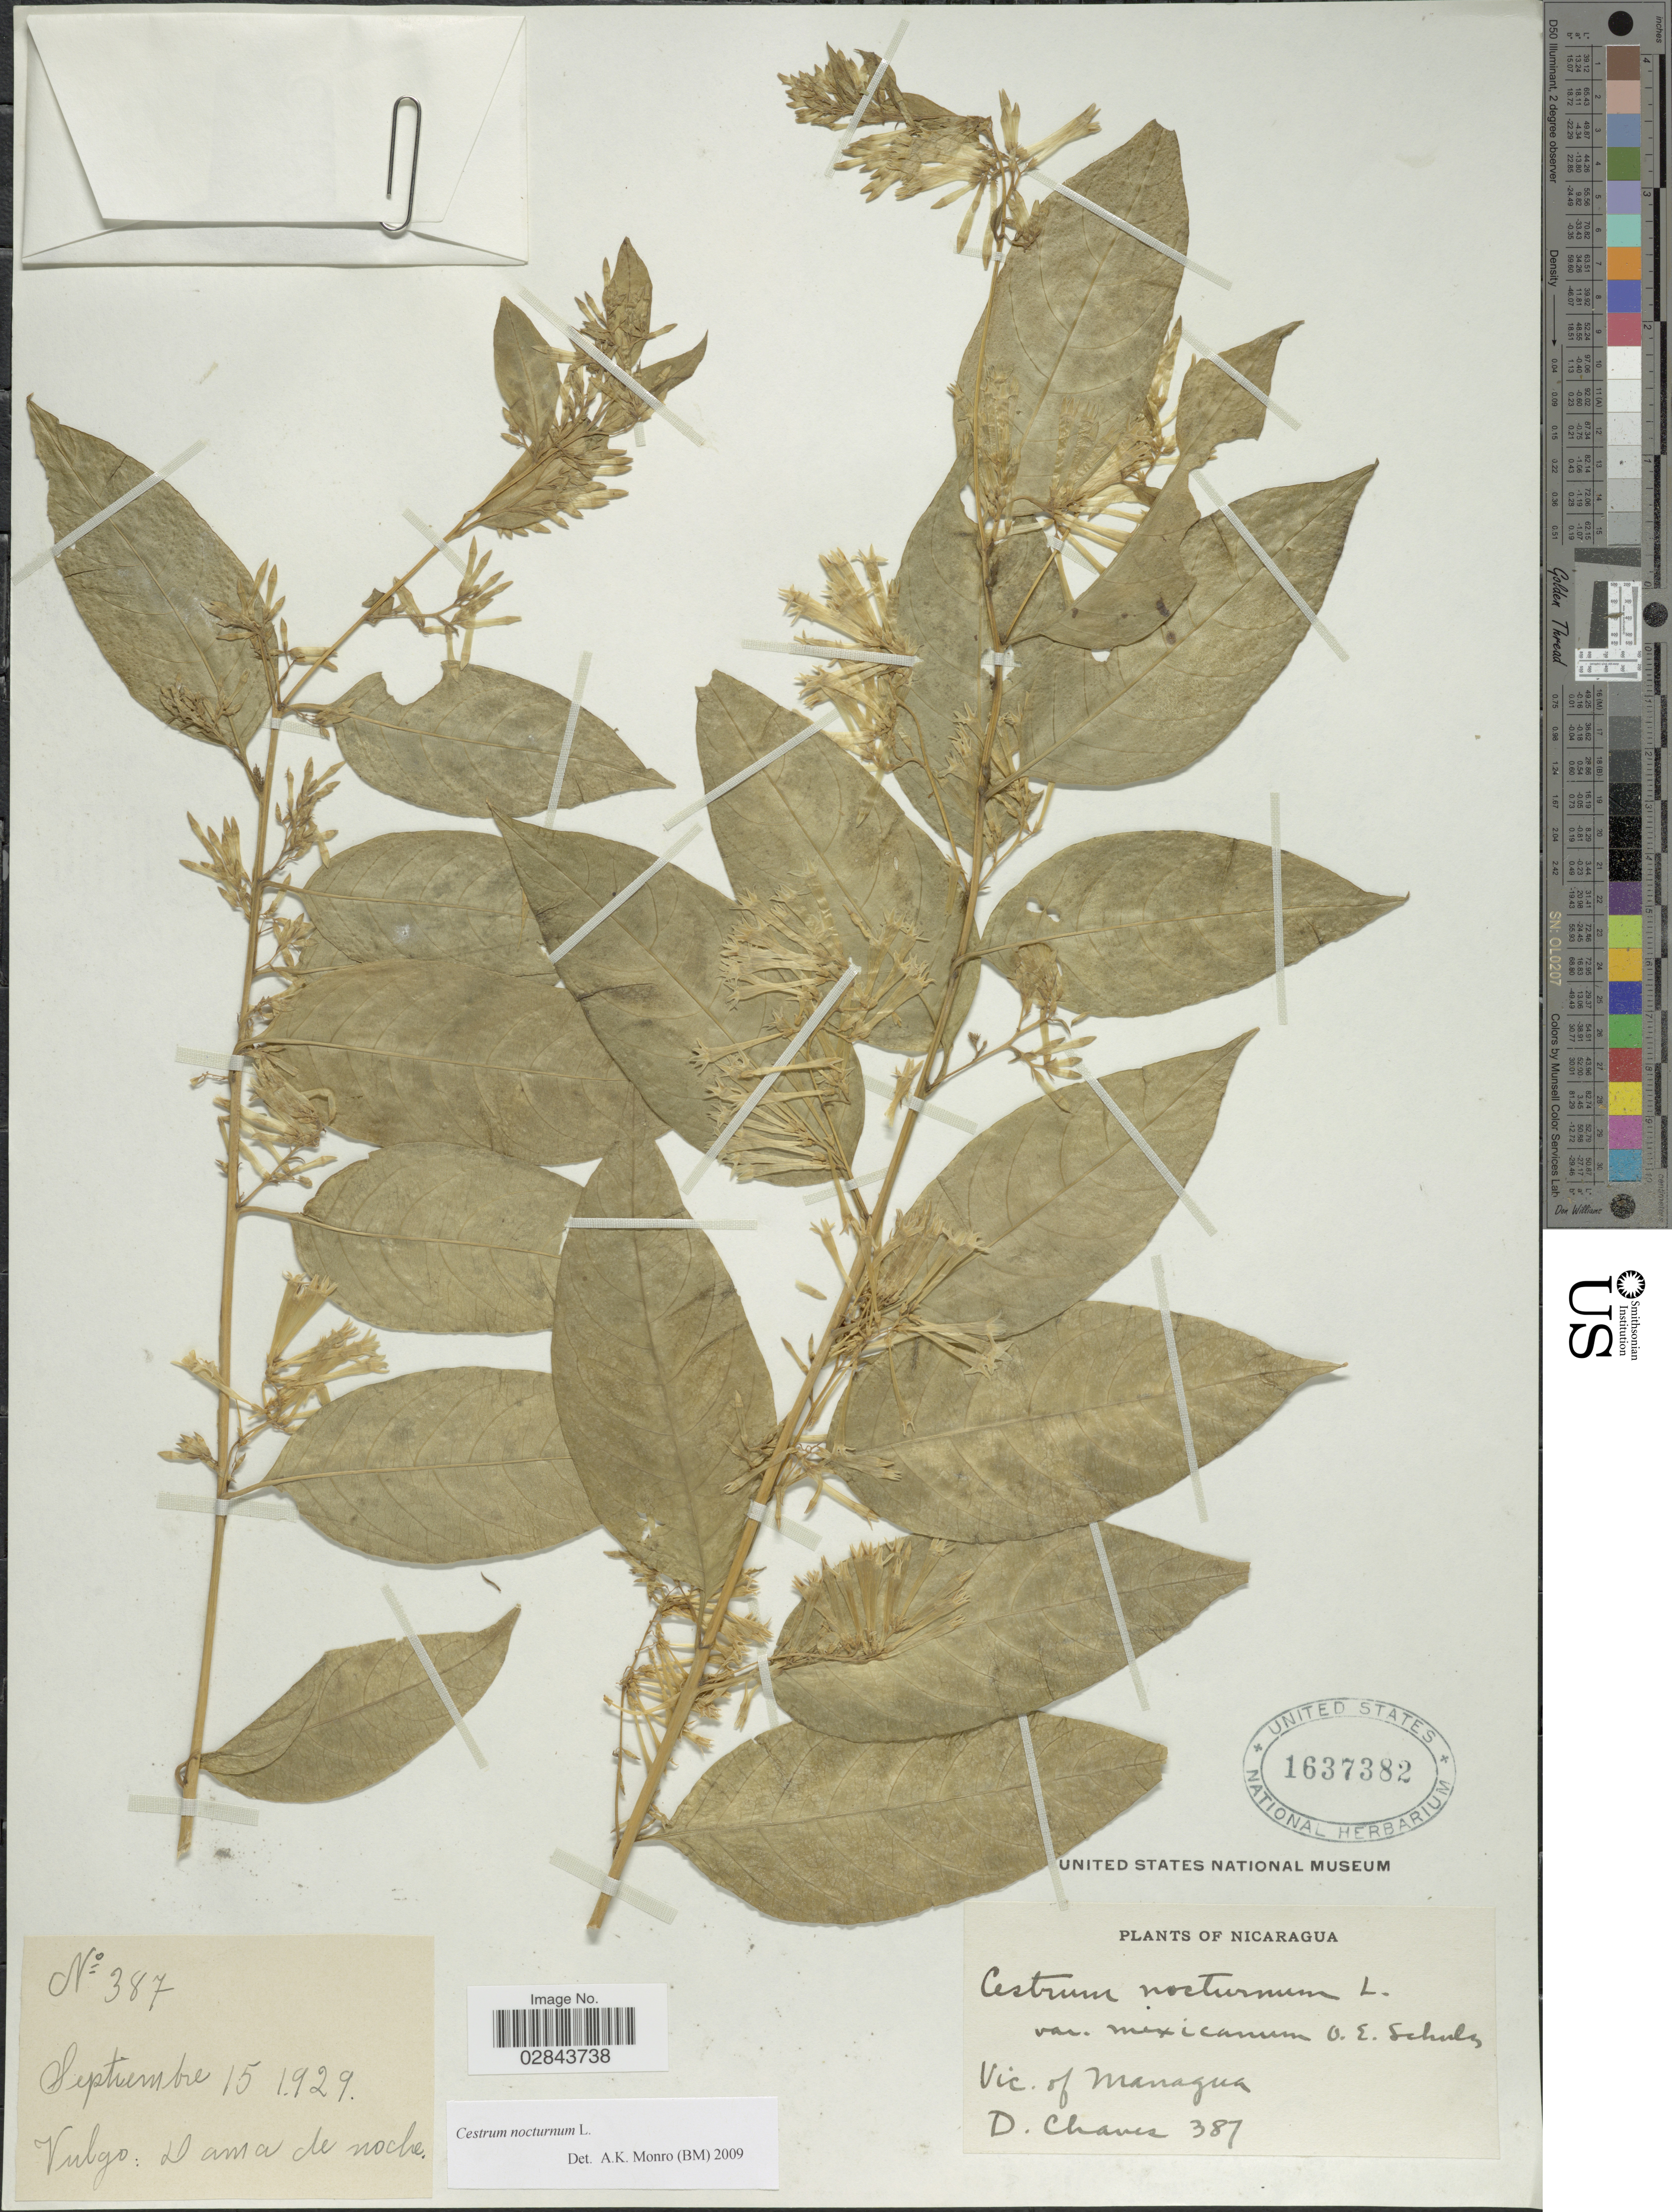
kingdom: Plantae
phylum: Tracheophyta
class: Magnoliopsida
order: Solanales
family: Solanaceae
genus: Cestrum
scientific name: Cestrum nocturnum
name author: L.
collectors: D. Chaves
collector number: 387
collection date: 1929-09-15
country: Nicaragua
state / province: Managua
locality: Vic. of Mangua.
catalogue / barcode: US 1637382